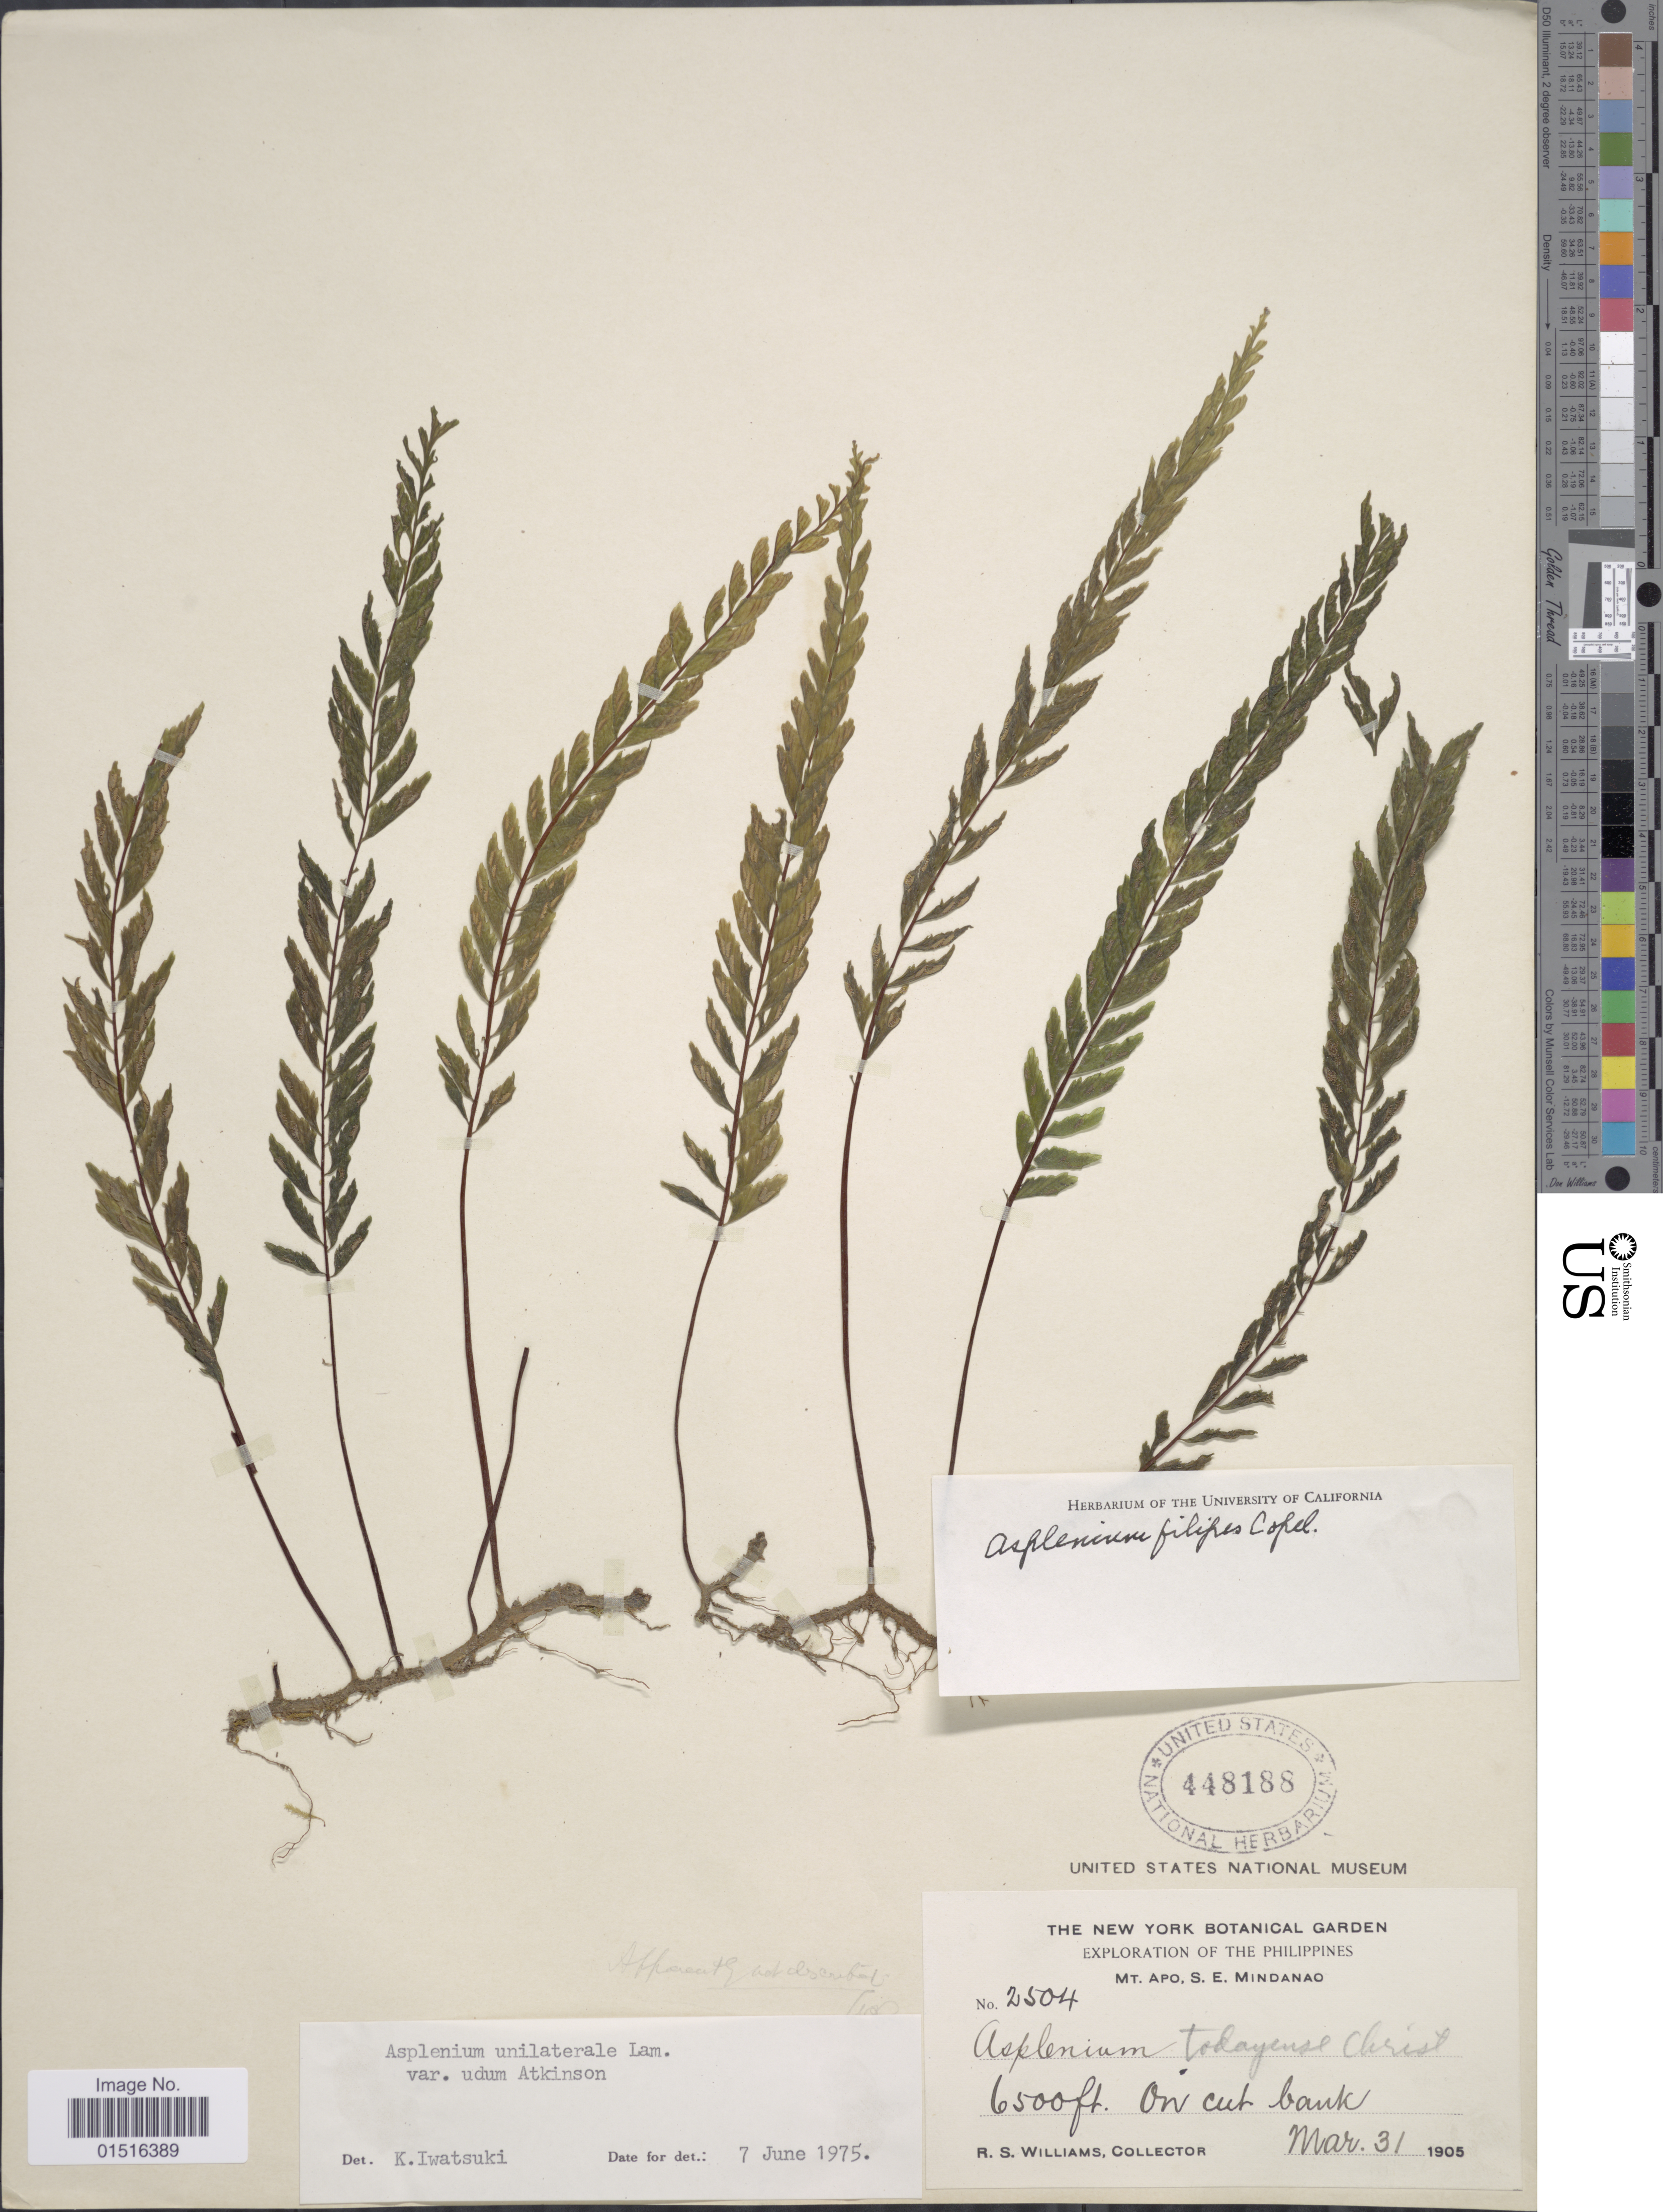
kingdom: Plantae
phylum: Tracheophyta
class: Polypodiopsida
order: Polypodiales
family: Aspleniaceae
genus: Asplenium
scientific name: Asplenium filipes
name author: Copel.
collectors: R. S. Williams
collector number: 2504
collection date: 1905-03-31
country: Philippines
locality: Mt. Apo, S. E. Mindanao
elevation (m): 1981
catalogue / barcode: US 448188